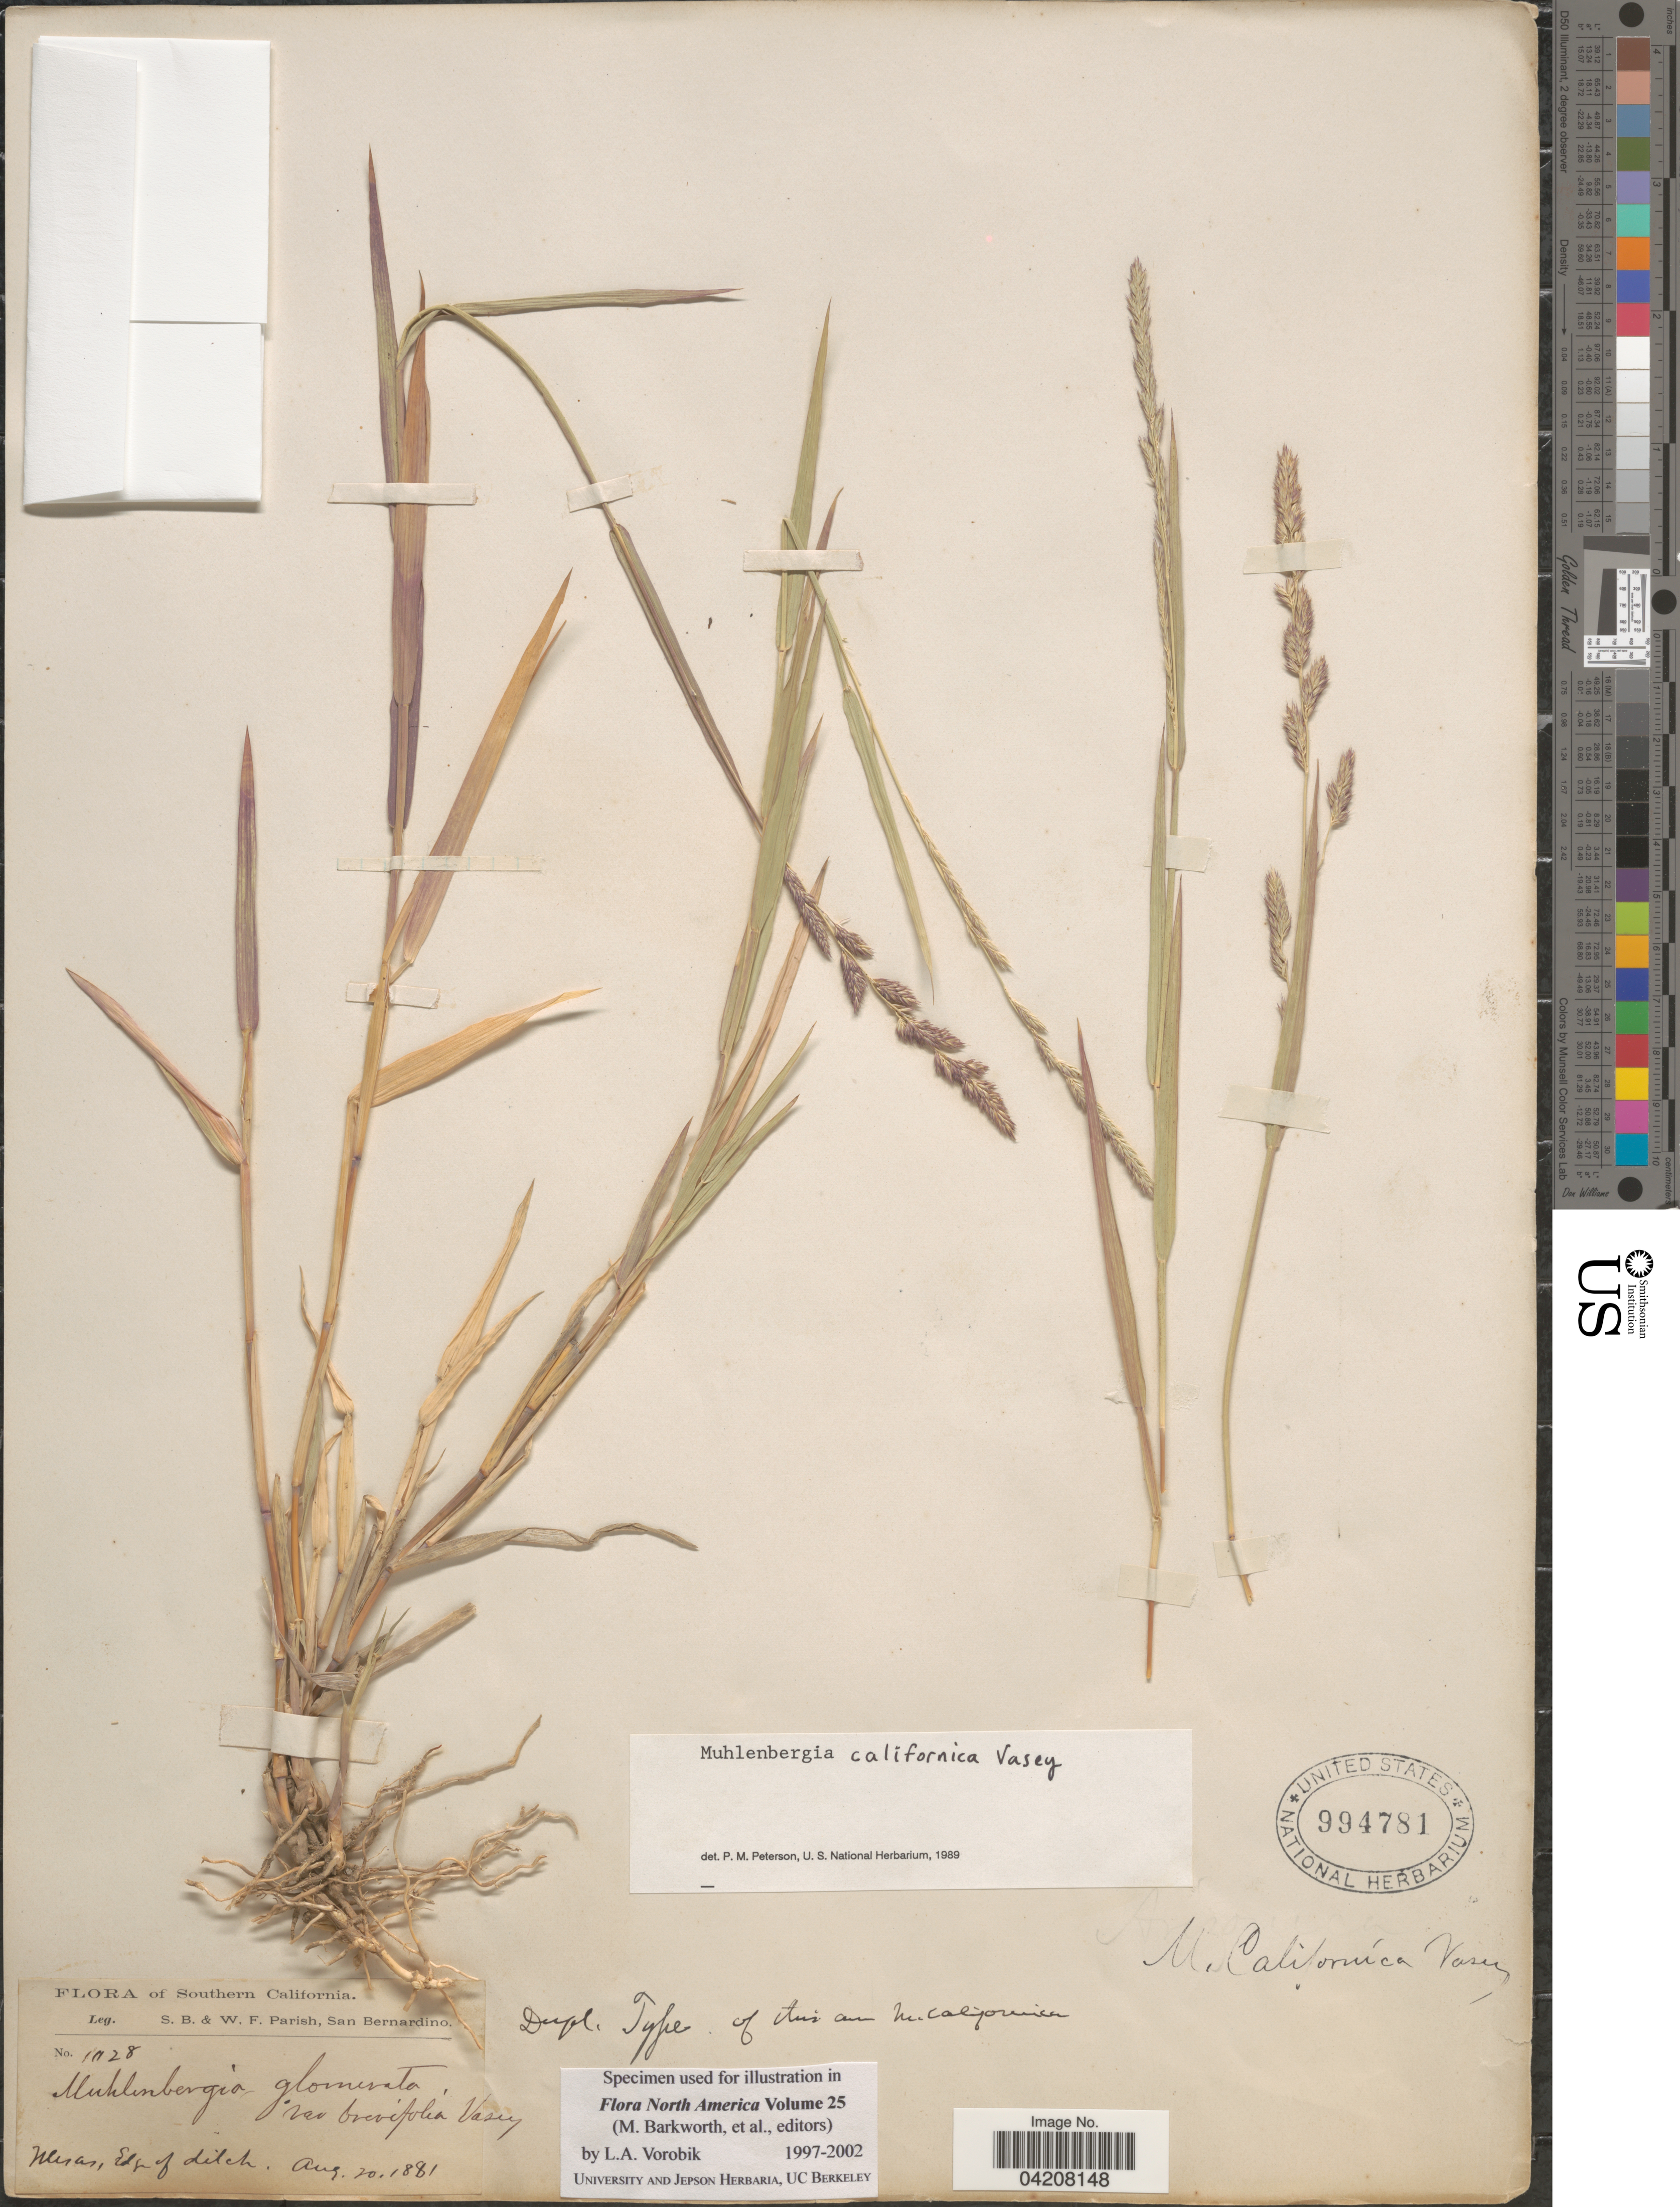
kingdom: Plantae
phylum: Tracheophyta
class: Liliopsida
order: Poales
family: Poaceae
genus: Muhlenbergia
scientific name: Muhlenbergia californica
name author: Vasey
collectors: S. B. Parish & W. F. Parish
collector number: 1028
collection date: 1881-08-20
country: United States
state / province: California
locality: Southern California. Mesas, Edge of ditch.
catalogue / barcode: US 994781